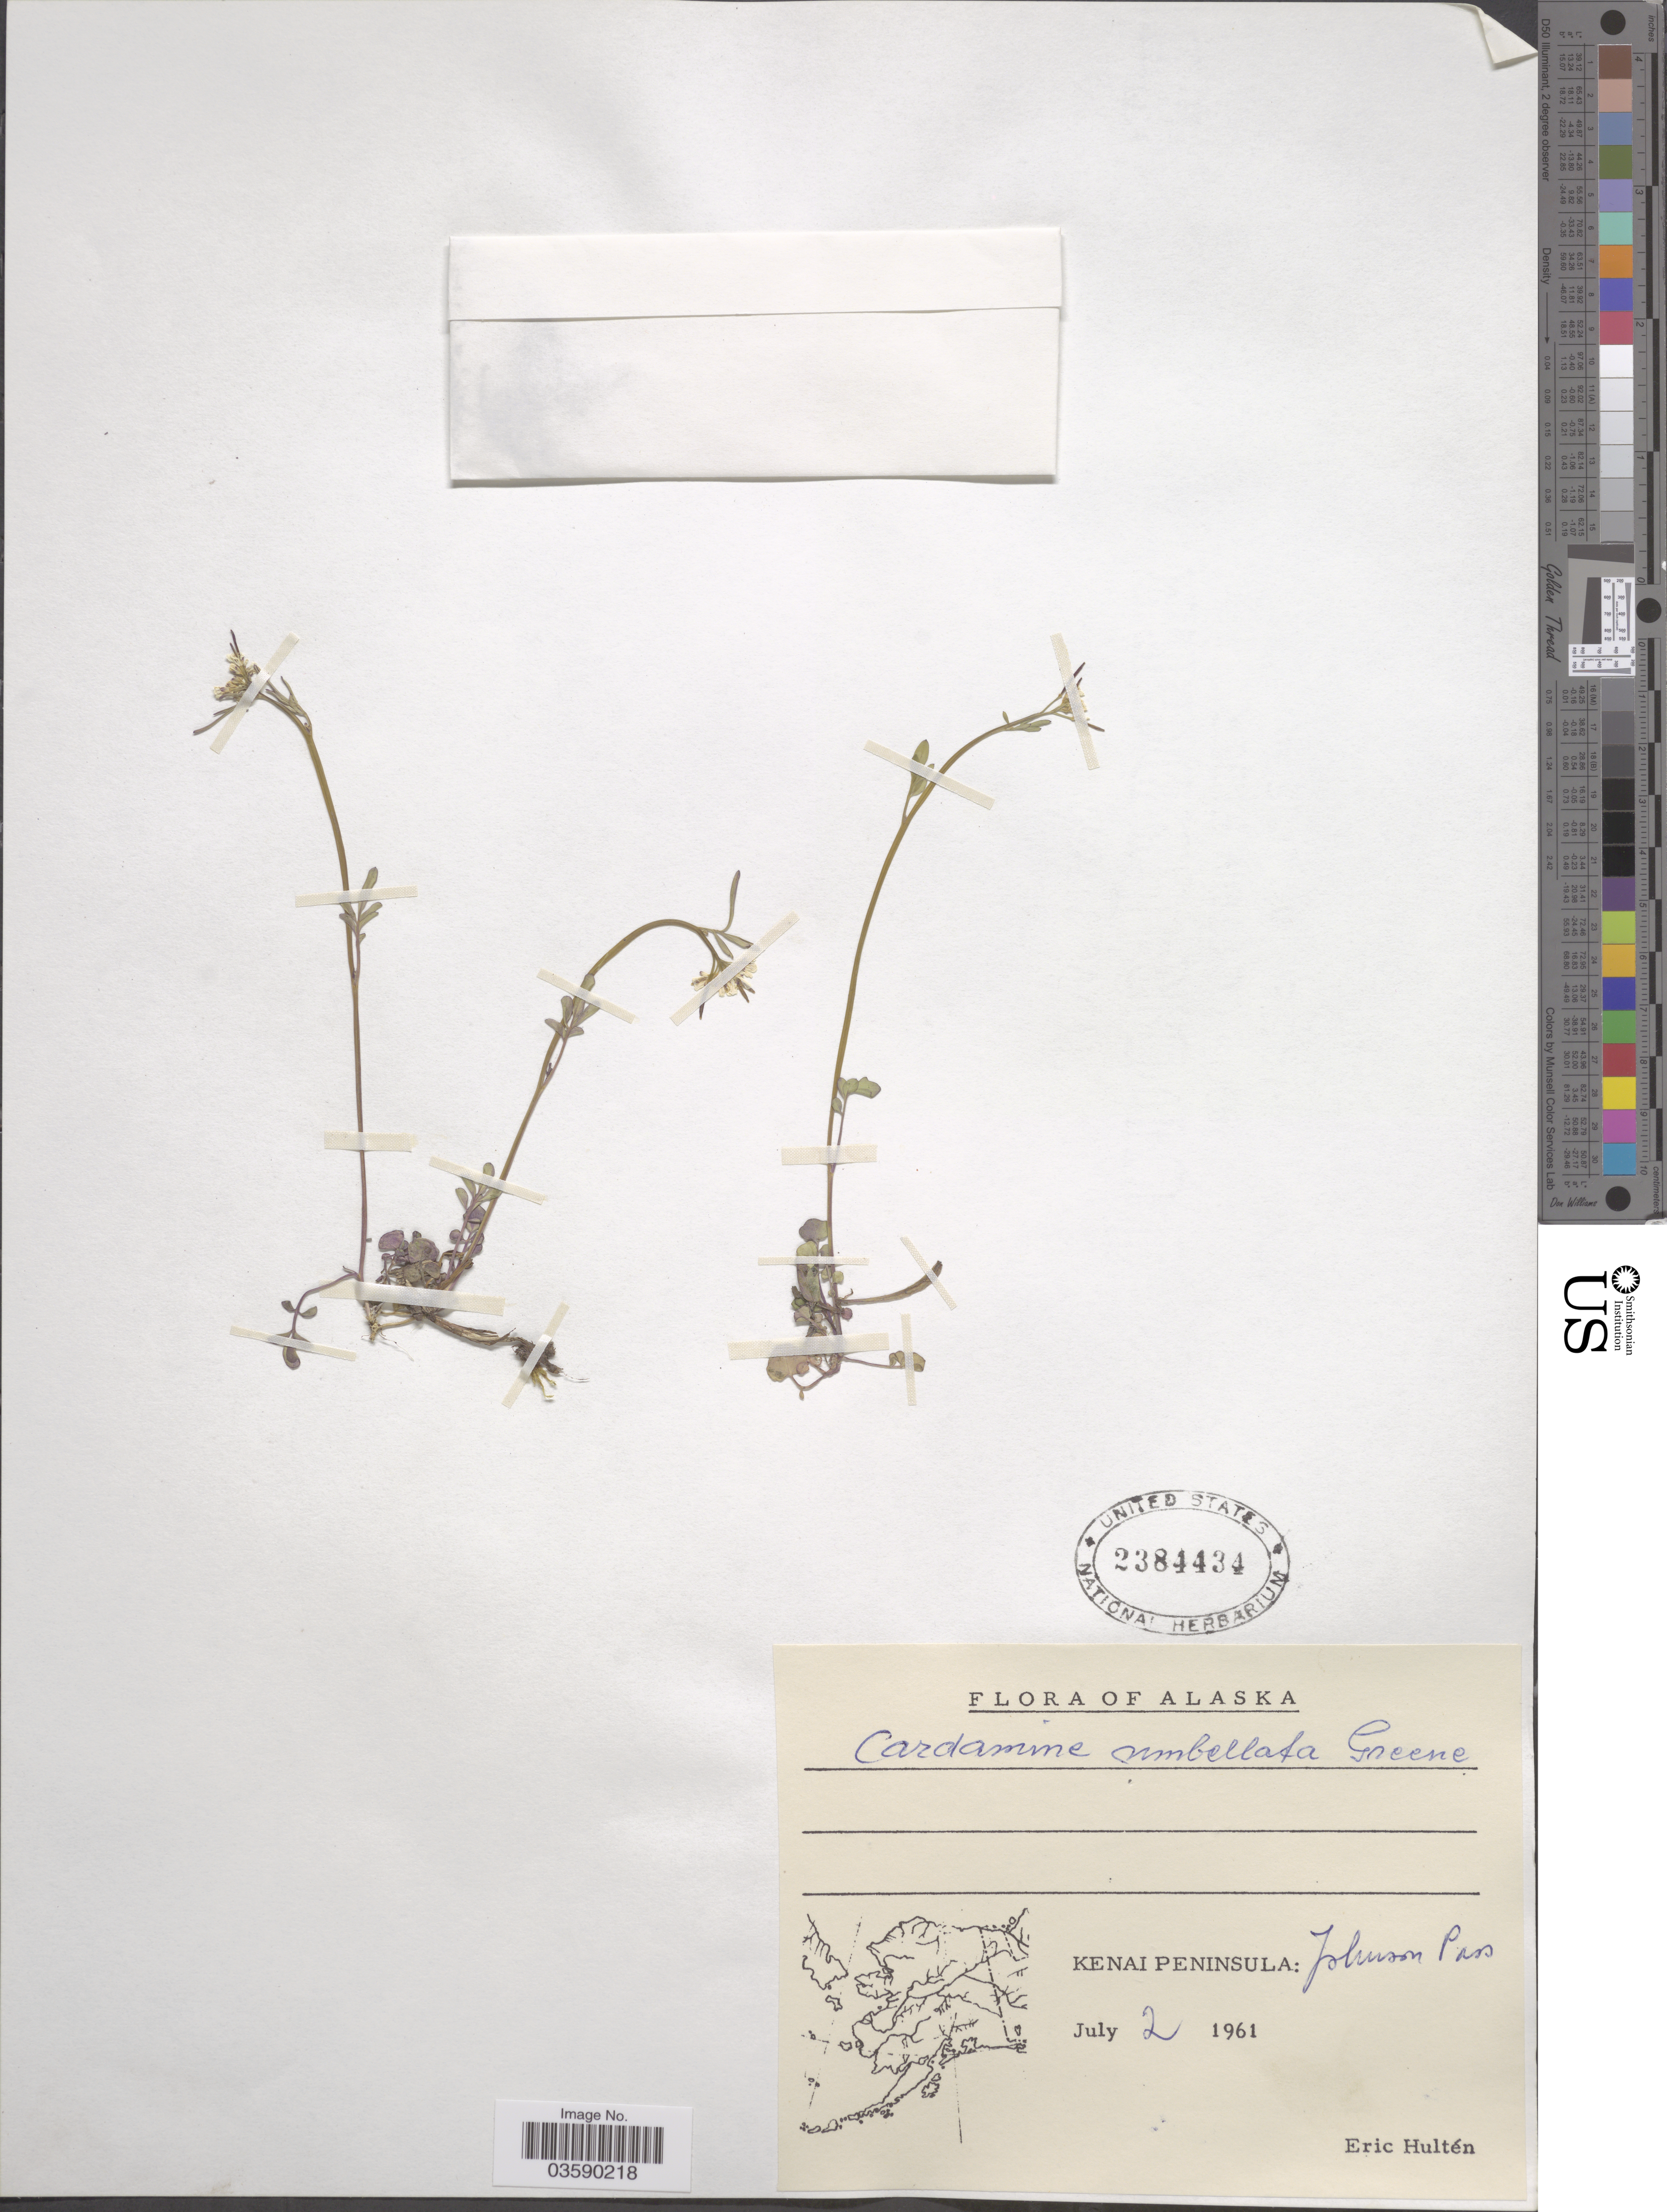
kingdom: Plantae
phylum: Tracheophyta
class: Magnoliopsida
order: Brassicales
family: Brassicaceae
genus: Cardamine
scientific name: Cardamine umbellata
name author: Greene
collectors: E. G. Hultén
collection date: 1961-07-02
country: United States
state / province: Alaska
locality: Kenai Peninsula: Johnson Pass.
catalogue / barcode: US 2384434